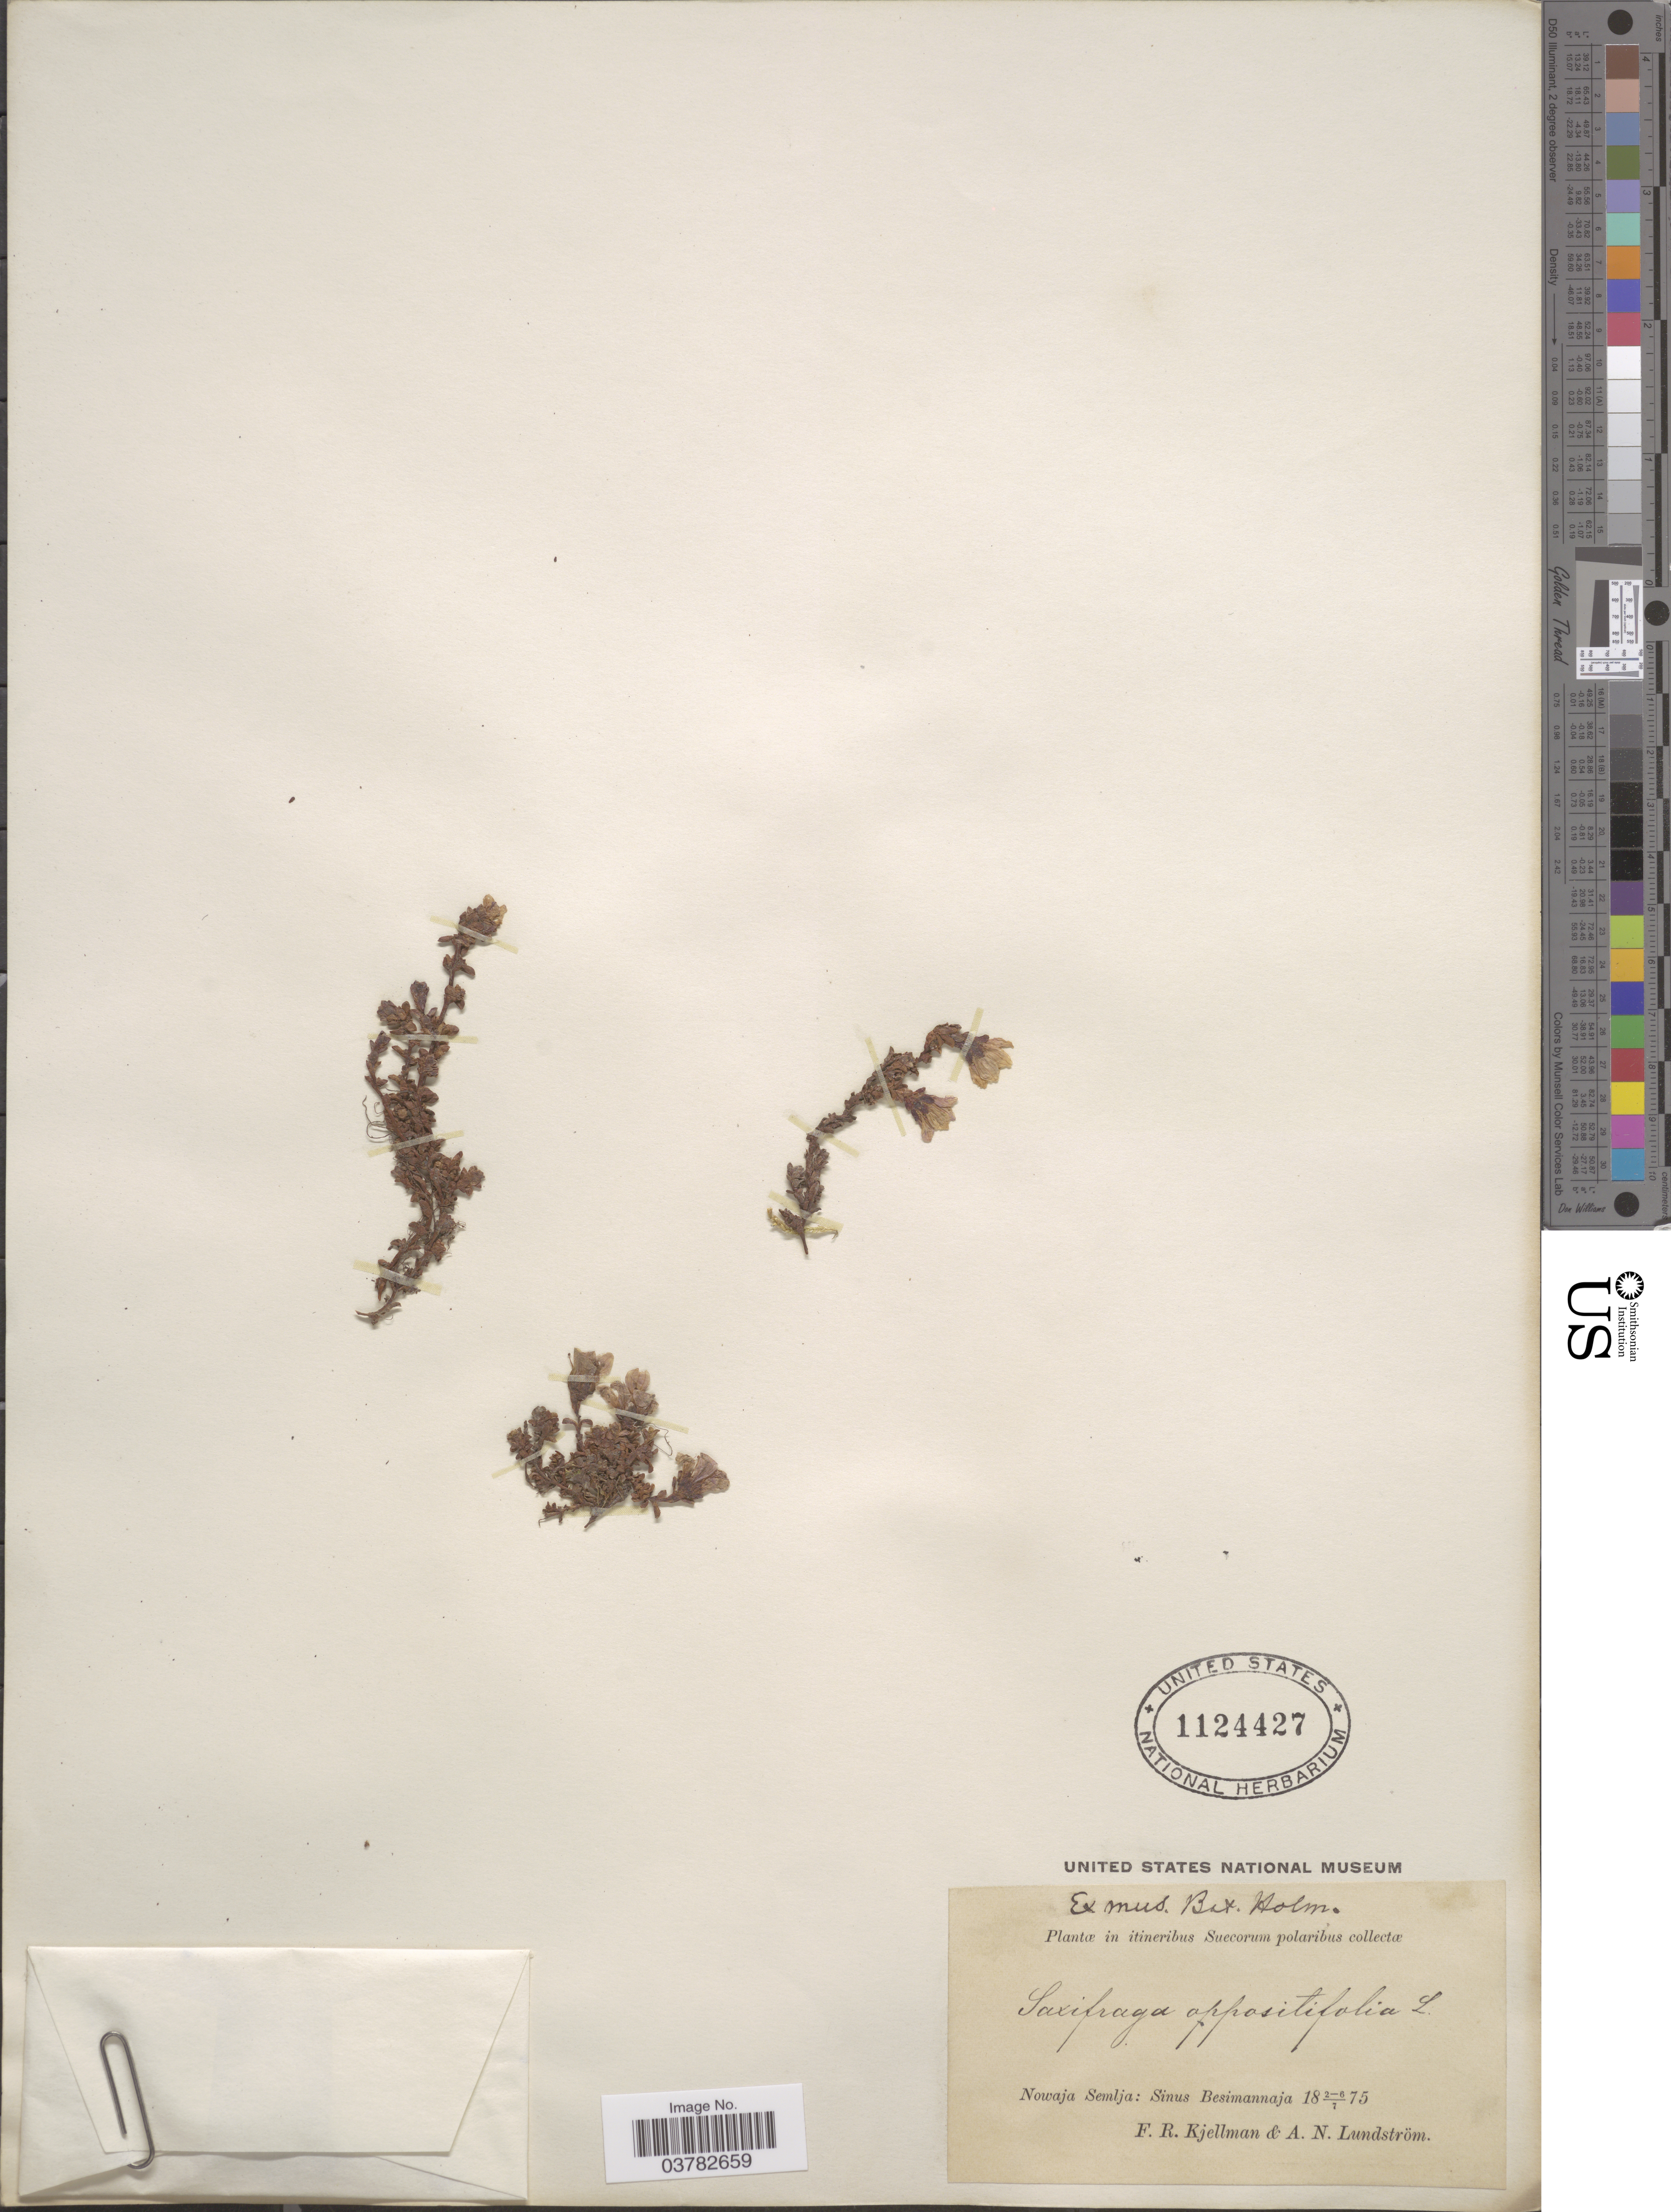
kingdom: Plantae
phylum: Tracheophyta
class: Magnoliopsida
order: Saxifragales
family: Saxifragaceae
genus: Saxifraga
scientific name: Saxifraga oppositifolia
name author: L.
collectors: A. N. Lundstrom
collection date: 1875-07-02/1875-07-06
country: Russian Federation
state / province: Arkhangelsk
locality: In itineribus Suecorum polaribus. Nowaja Semlja: Sinus Besimannaja.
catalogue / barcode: US 1124427